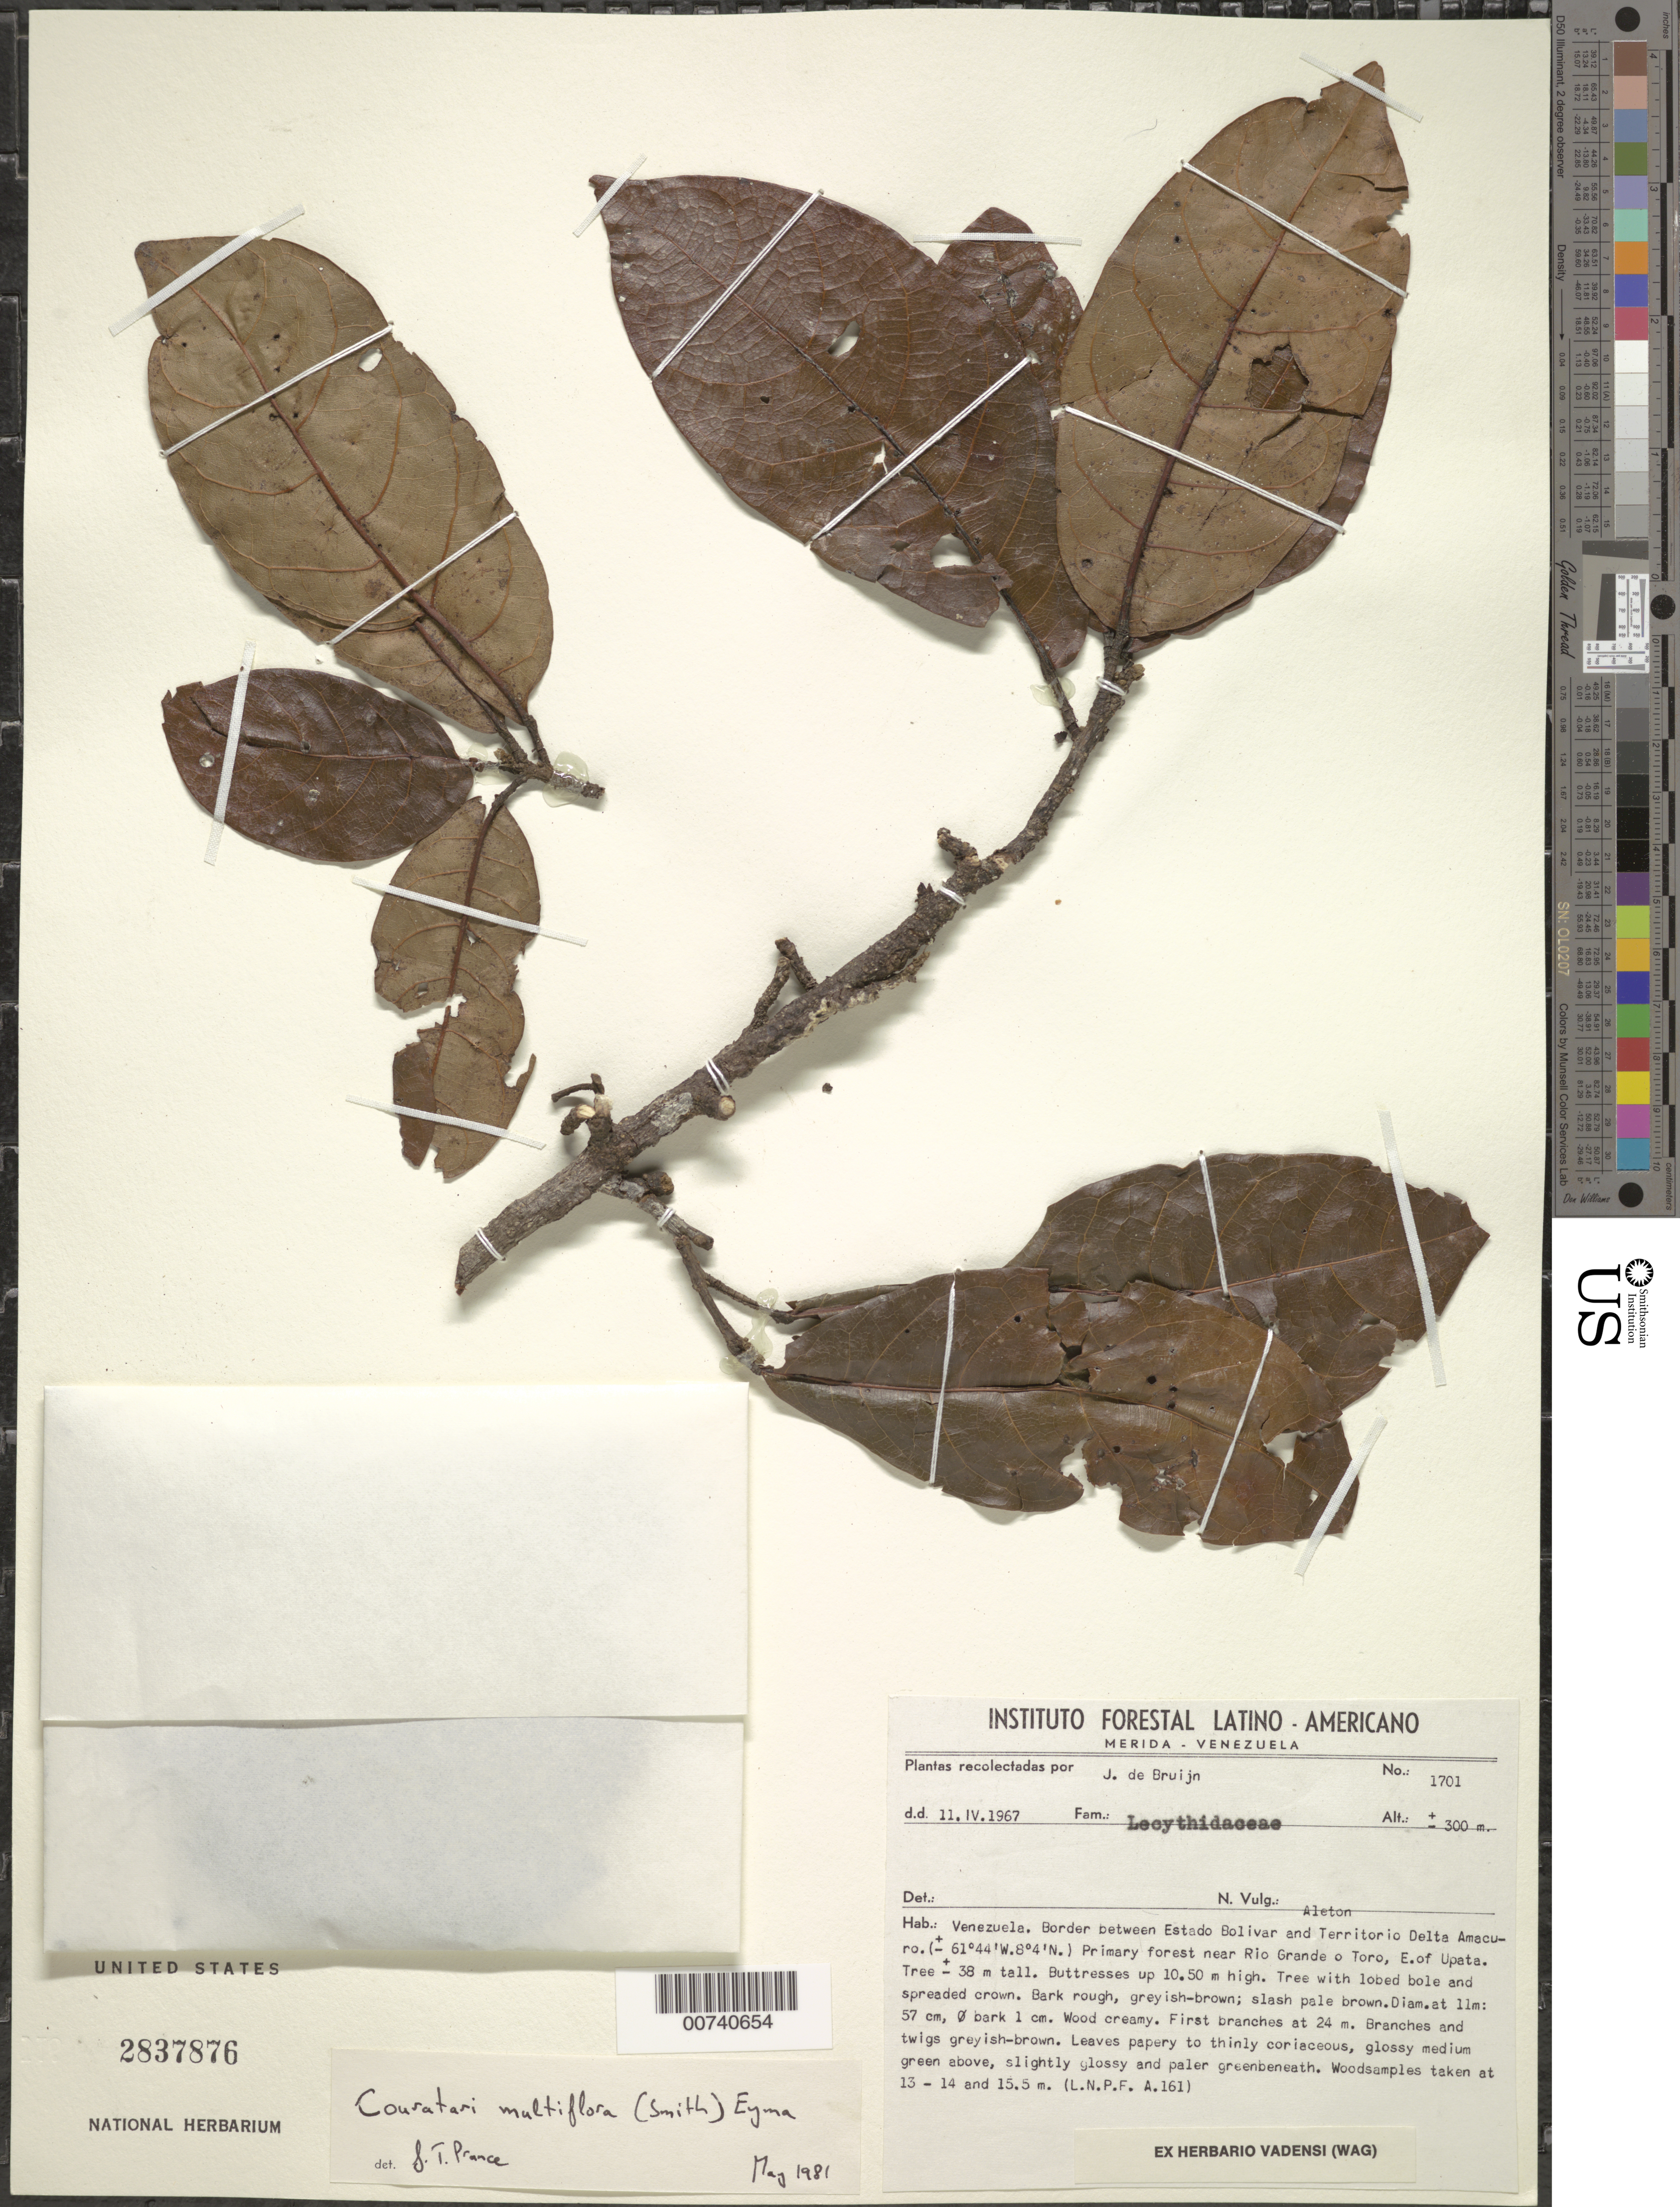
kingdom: Plantae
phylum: Tracheophyta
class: Magnoliopsida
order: Ericales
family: Lecythidaceae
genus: Couratari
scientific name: Couratari multiflora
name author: (Sm.) Eyma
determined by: Prance, G. T.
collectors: J. Bruijn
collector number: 1701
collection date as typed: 11-Apr-67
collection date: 1967-04-11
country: Venezuela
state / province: Bolívar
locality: Estado Bolívar and Territorío Delta Amacuro border, near Río Grande o Toro, E of Upata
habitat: Primary forest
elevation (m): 300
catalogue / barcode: US 2837876